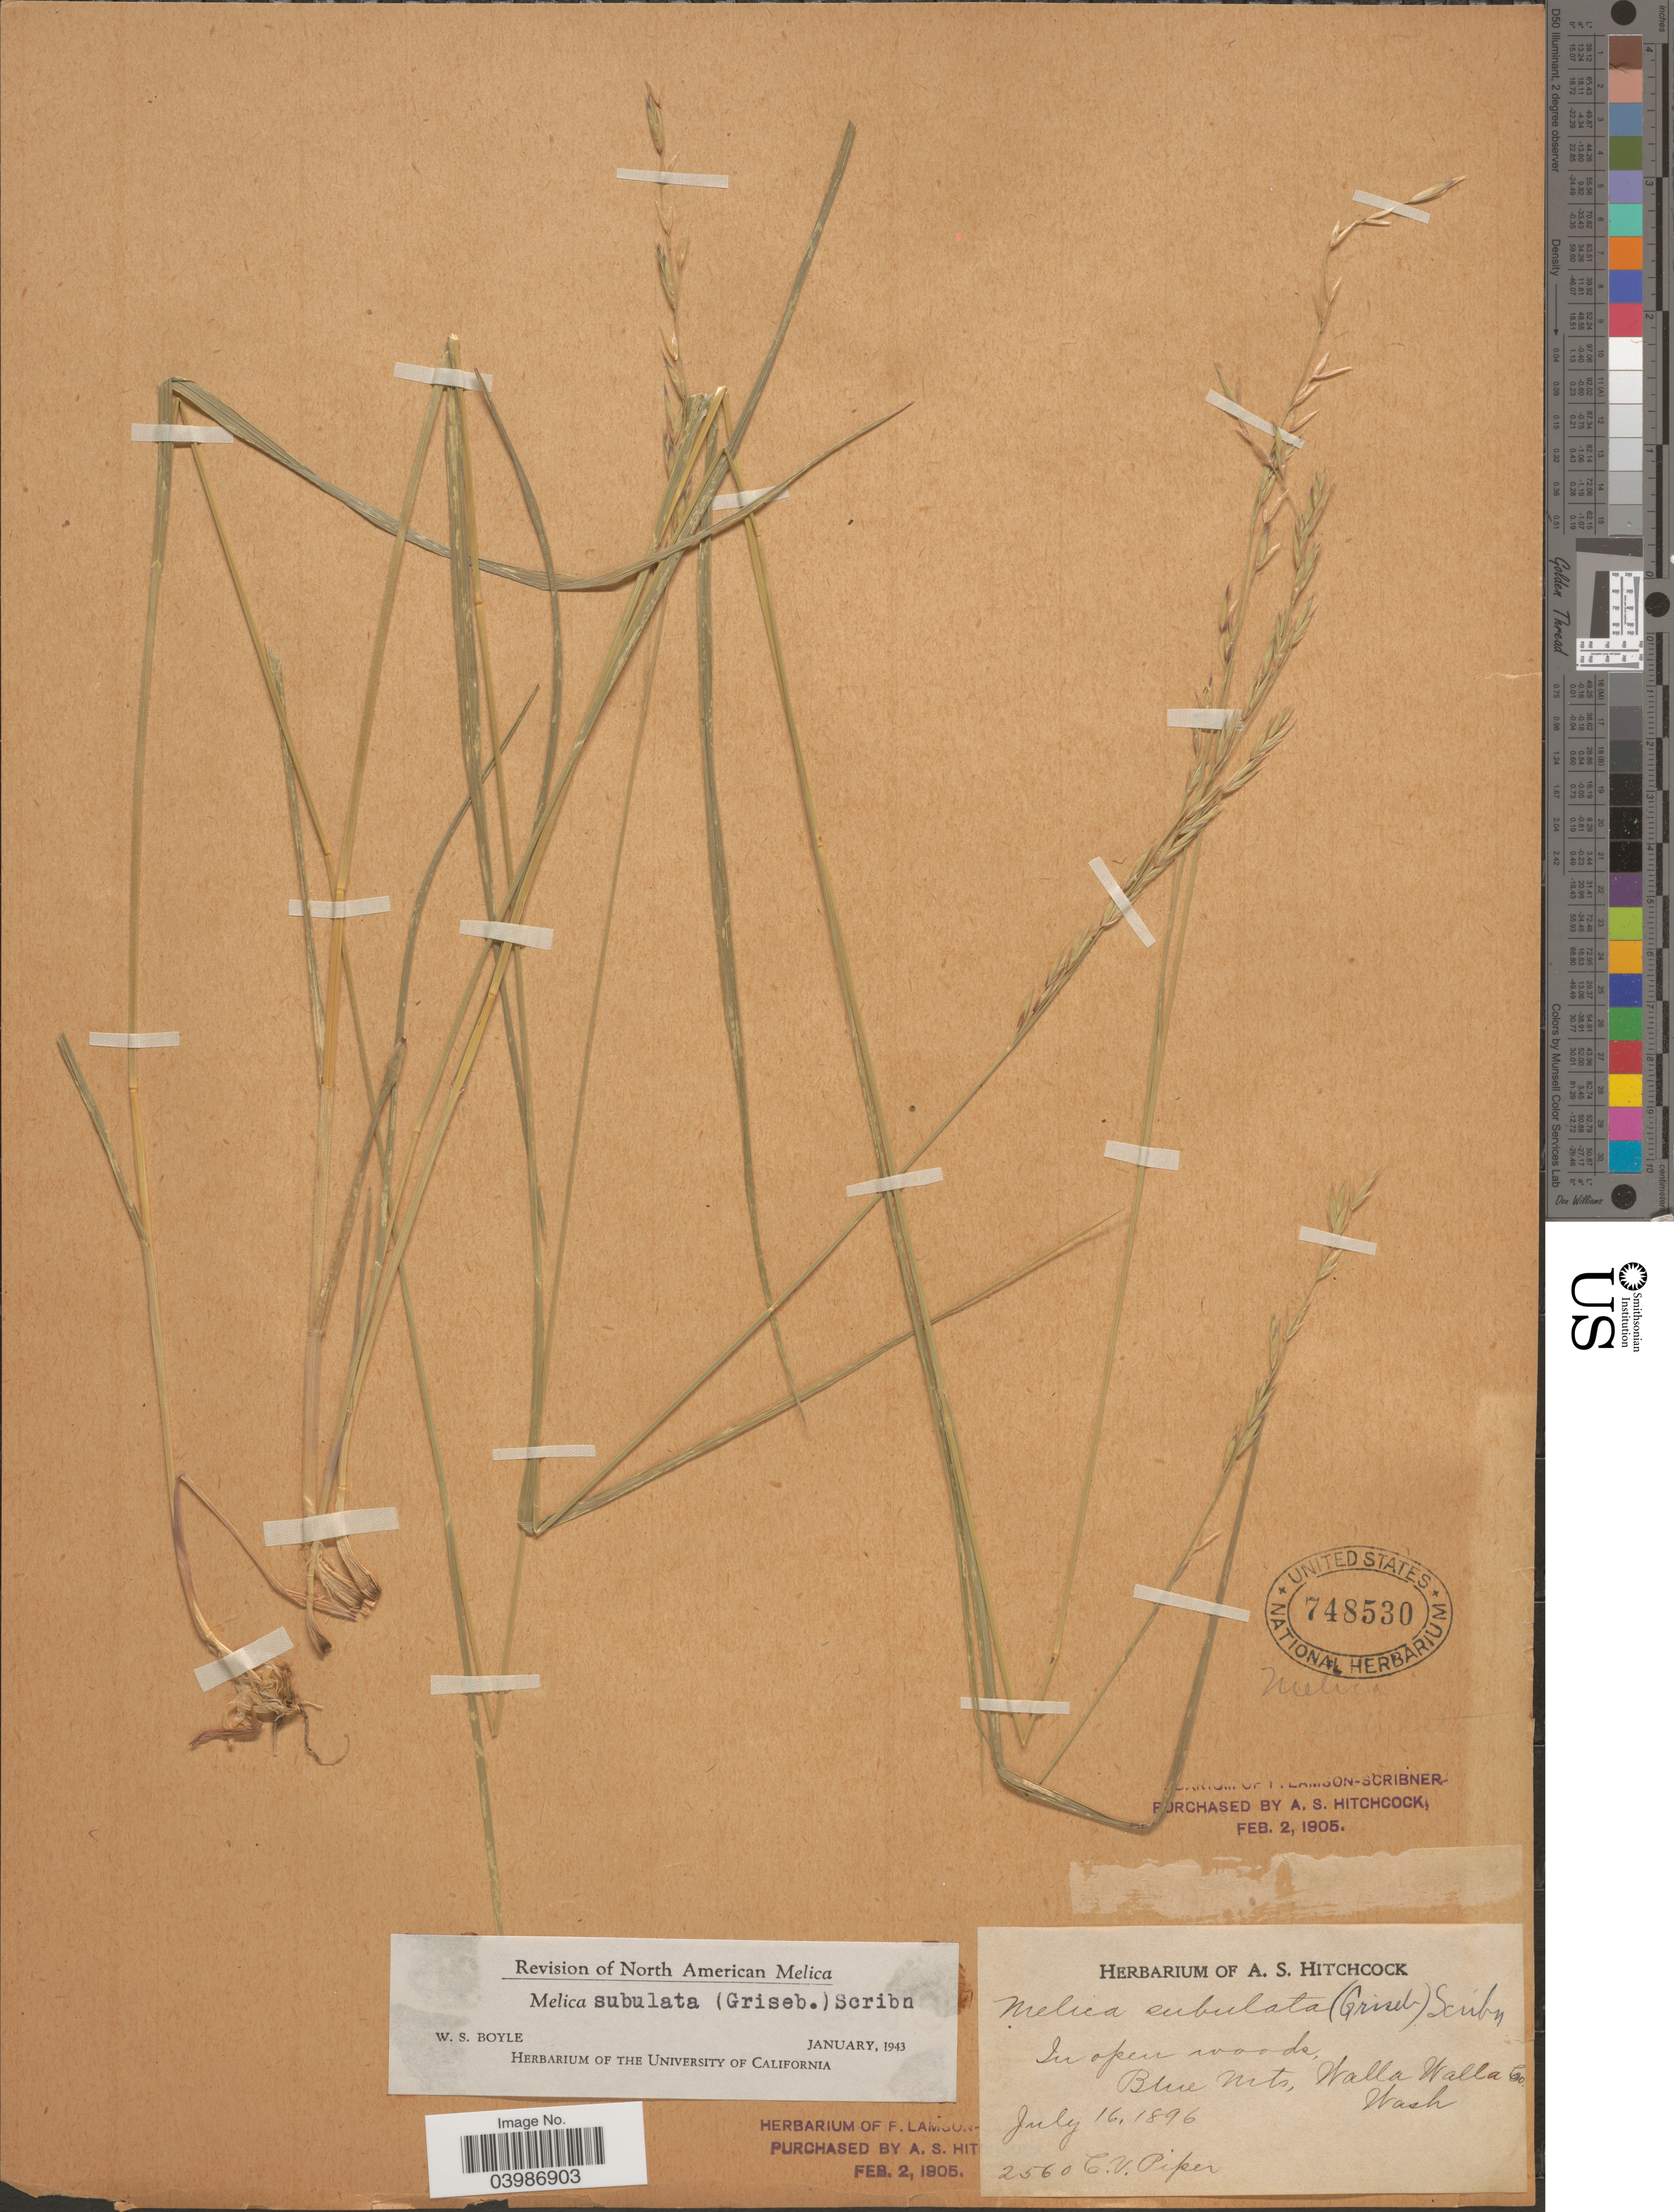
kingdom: Plantae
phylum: Tracheophyta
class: Liliopsida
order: Poales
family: Poaceae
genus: Melica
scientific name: Melica subulata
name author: (Griseb.) Scribn.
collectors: C. V. Piper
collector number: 2560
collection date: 1896-07-16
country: United States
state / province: Washington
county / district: Walla Walla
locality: Blue Mts, Walla Walla Co.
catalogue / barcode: US 748530